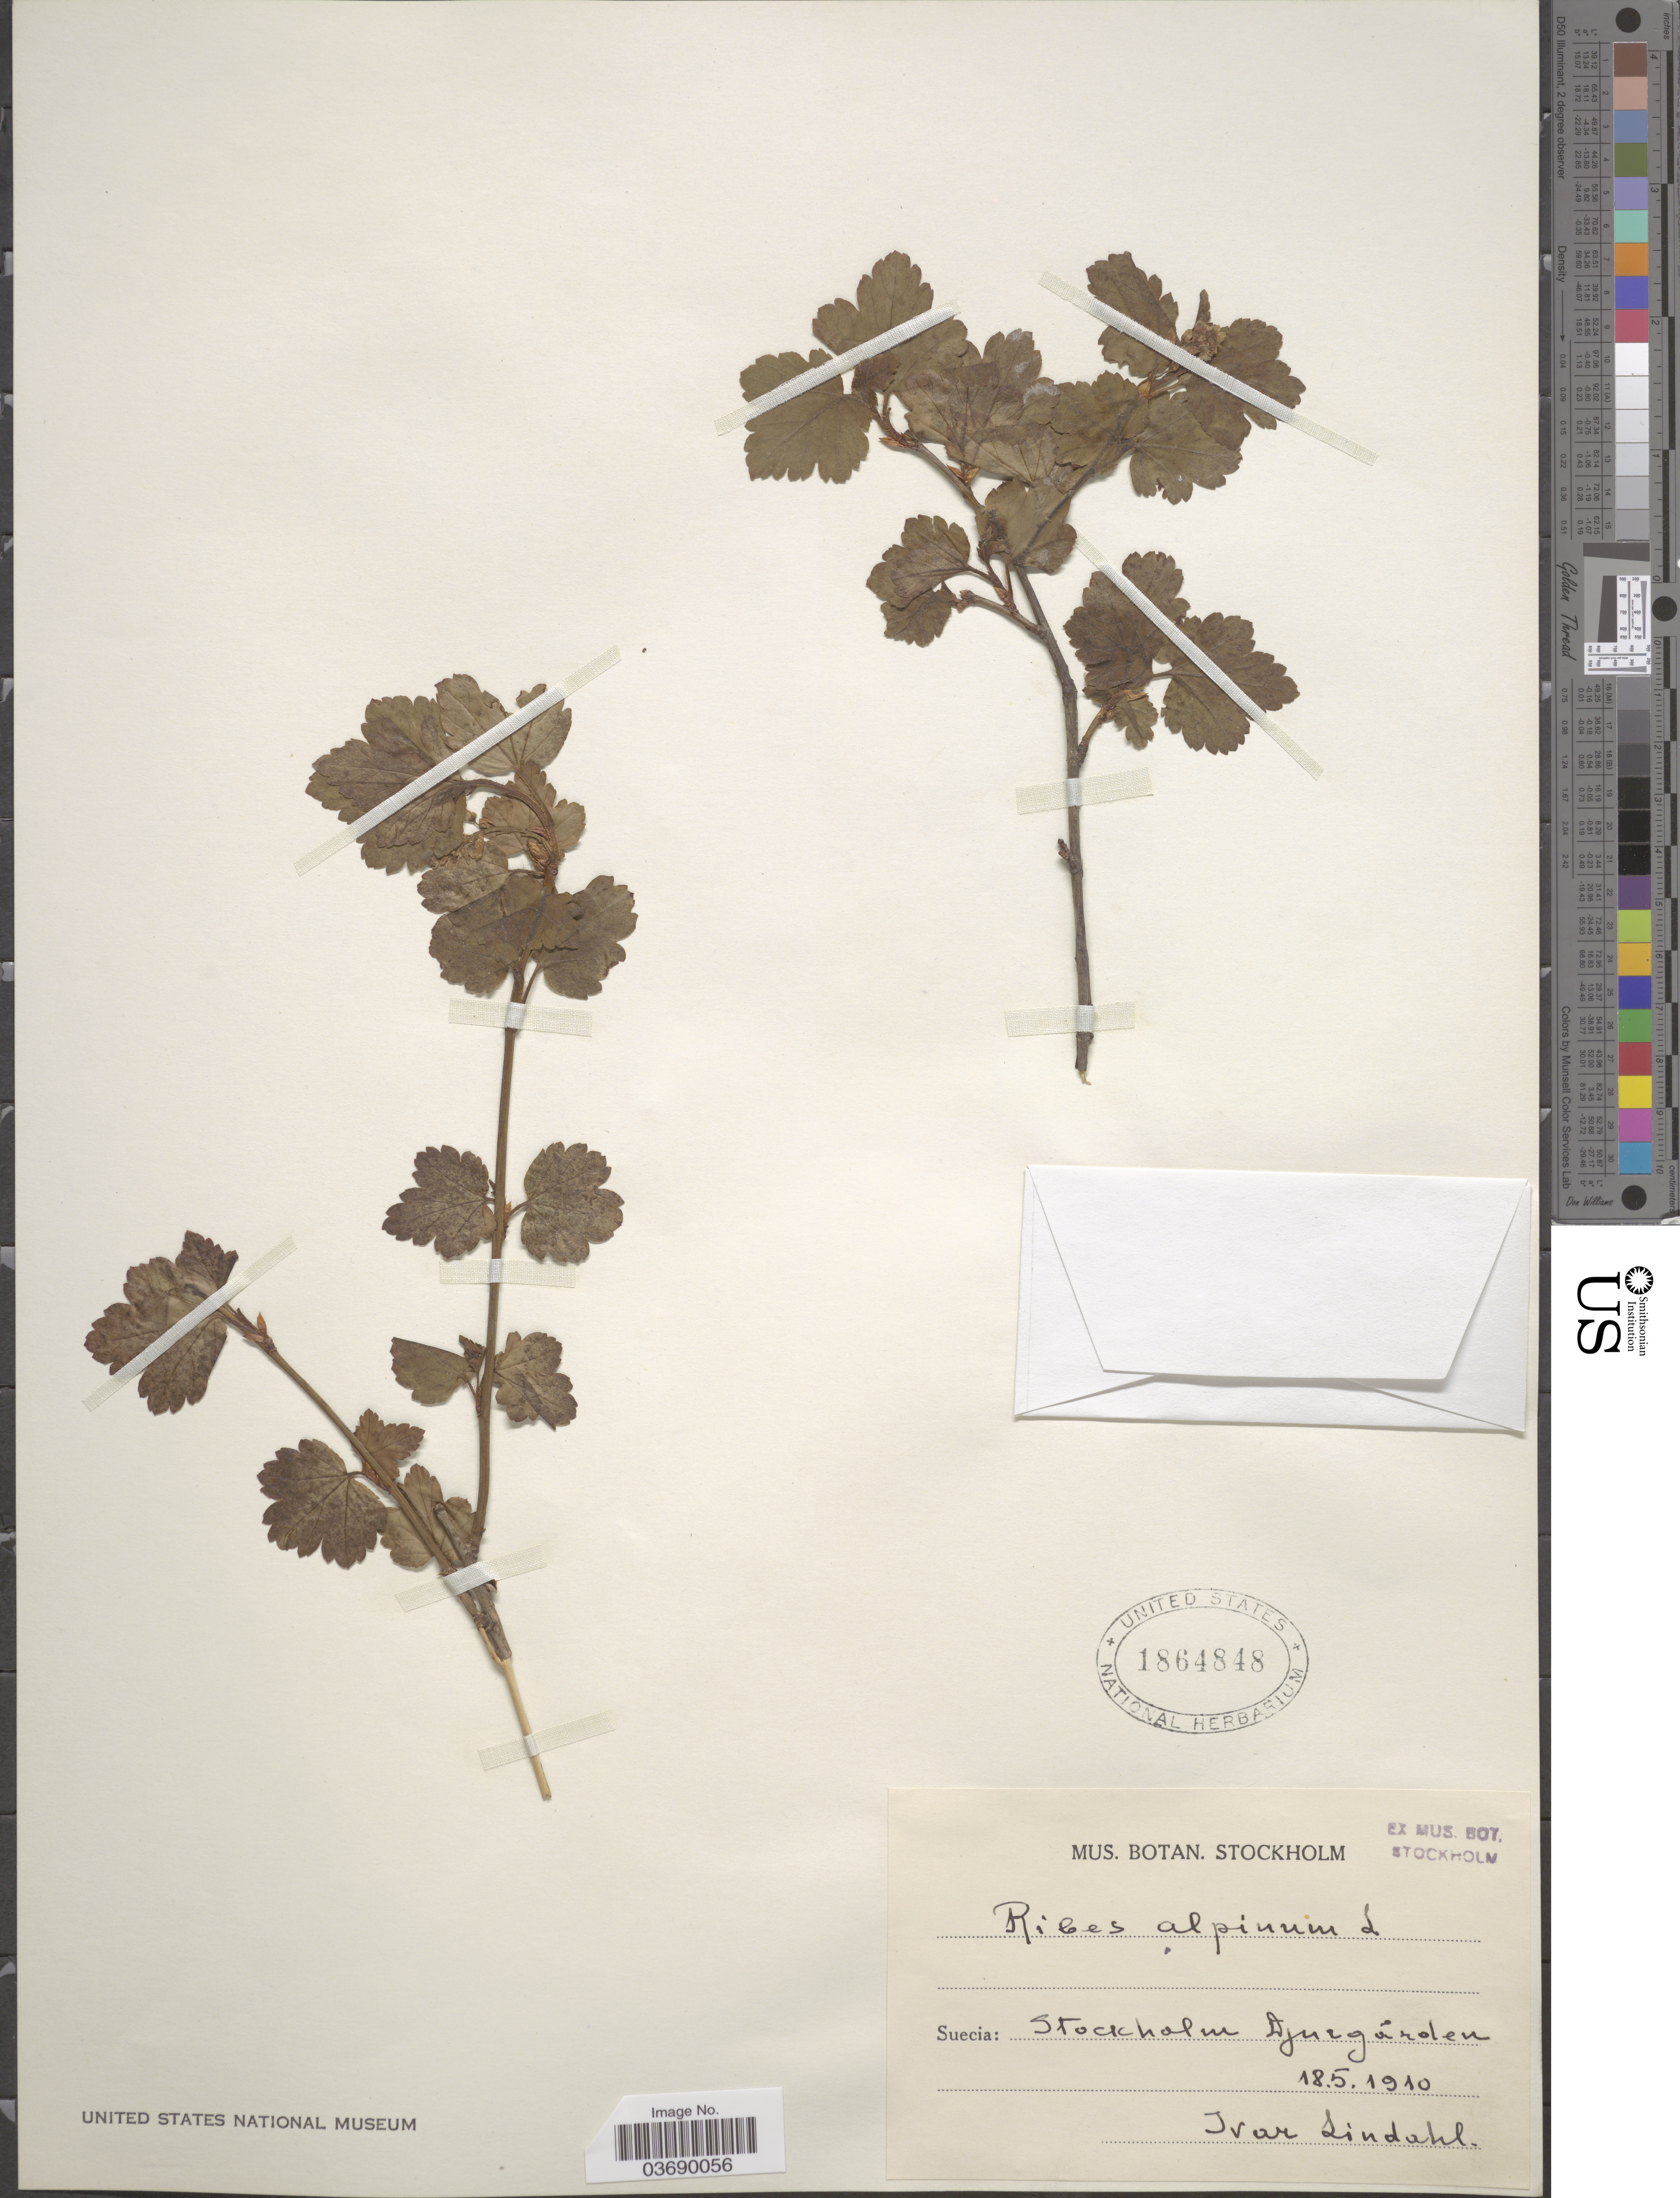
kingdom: Plantae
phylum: Tracheophyta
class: Magnoliopsida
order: Saxifragales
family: Grossulariaceae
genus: Ribes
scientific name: Ribes alpinum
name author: L.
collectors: I. Lindahl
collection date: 1910-05-18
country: Sweden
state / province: Stockholm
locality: Suecia: Stockholm Djurgárden.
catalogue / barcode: US 1864848